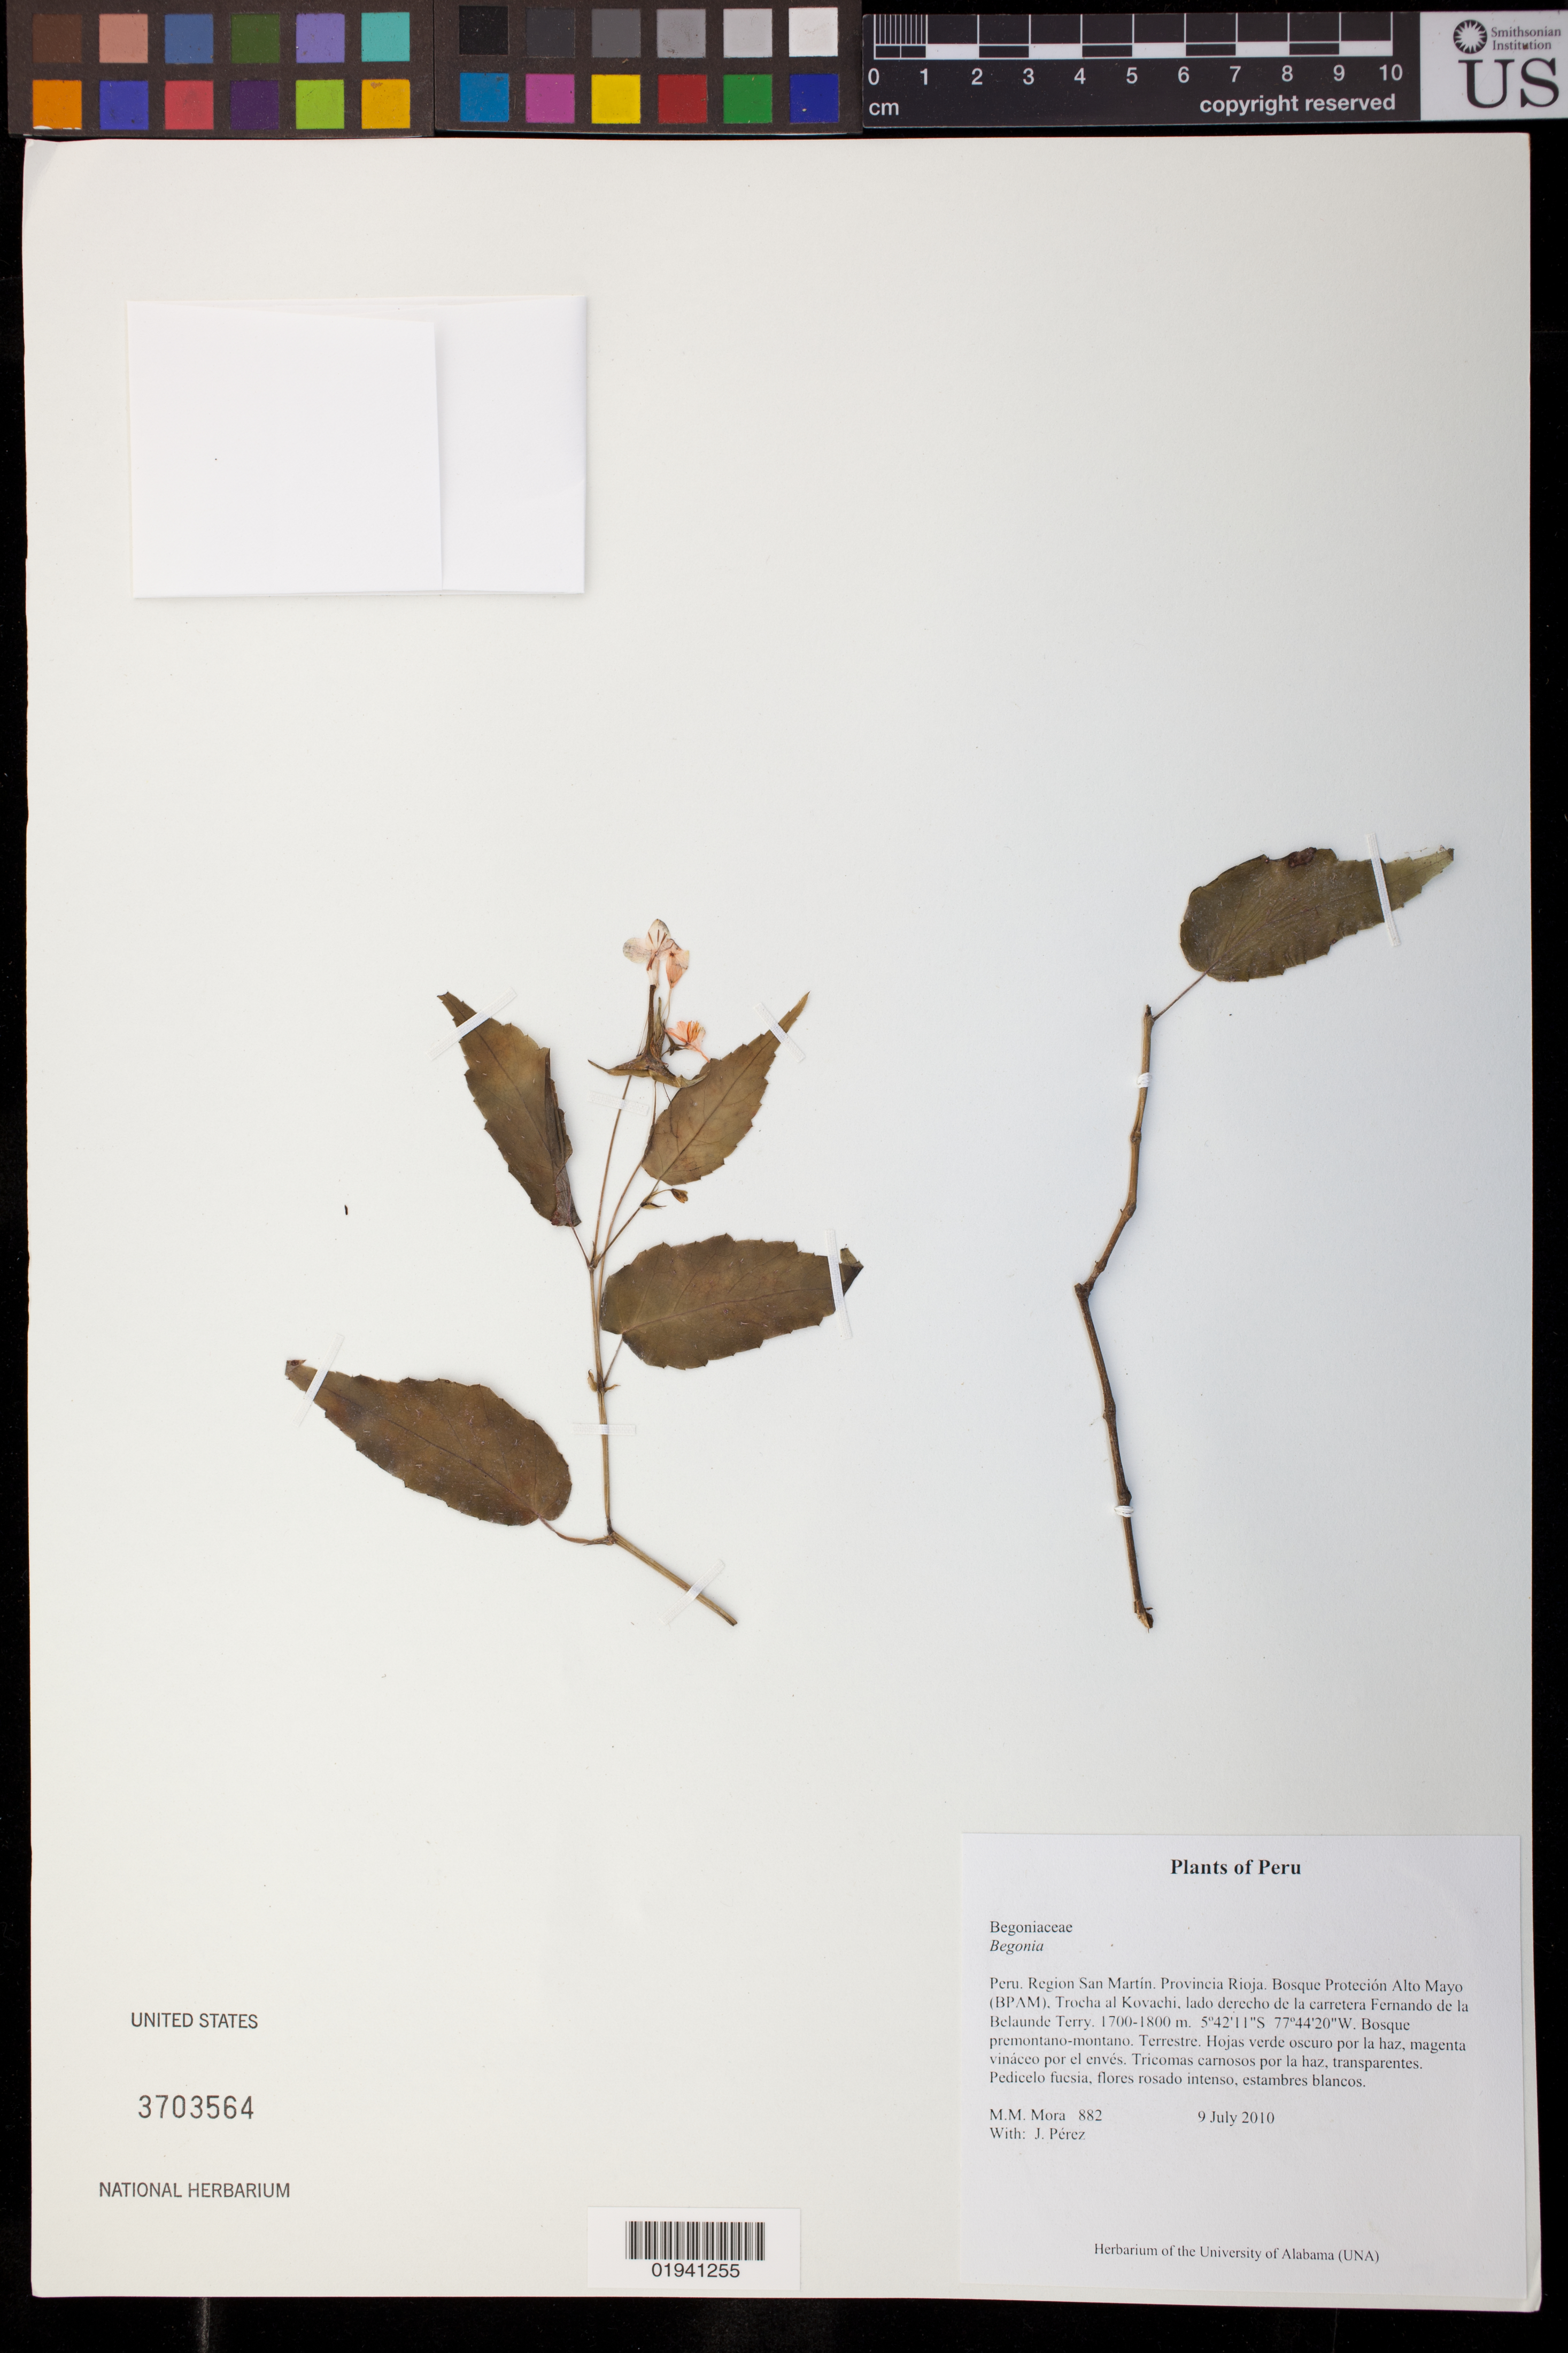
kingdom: Plantae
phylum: Tracheophyta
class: Magnoliopsida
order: Cucurbitales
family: Begoniaceae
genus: Begonia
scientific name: Begonia sp.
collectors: M. M. Mora & J. Perez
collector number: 882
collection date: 2010-07-09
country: Peru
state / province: San Martín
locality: Provincia Rioja. Bosque Protecion Alto Mayo (BPAM), Trocha al Kovachi, lado derecho de la carretera Fernando de la Belaunde Terry.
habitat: Bosque premontano-montano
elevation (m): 1700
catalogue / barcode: US 3703564